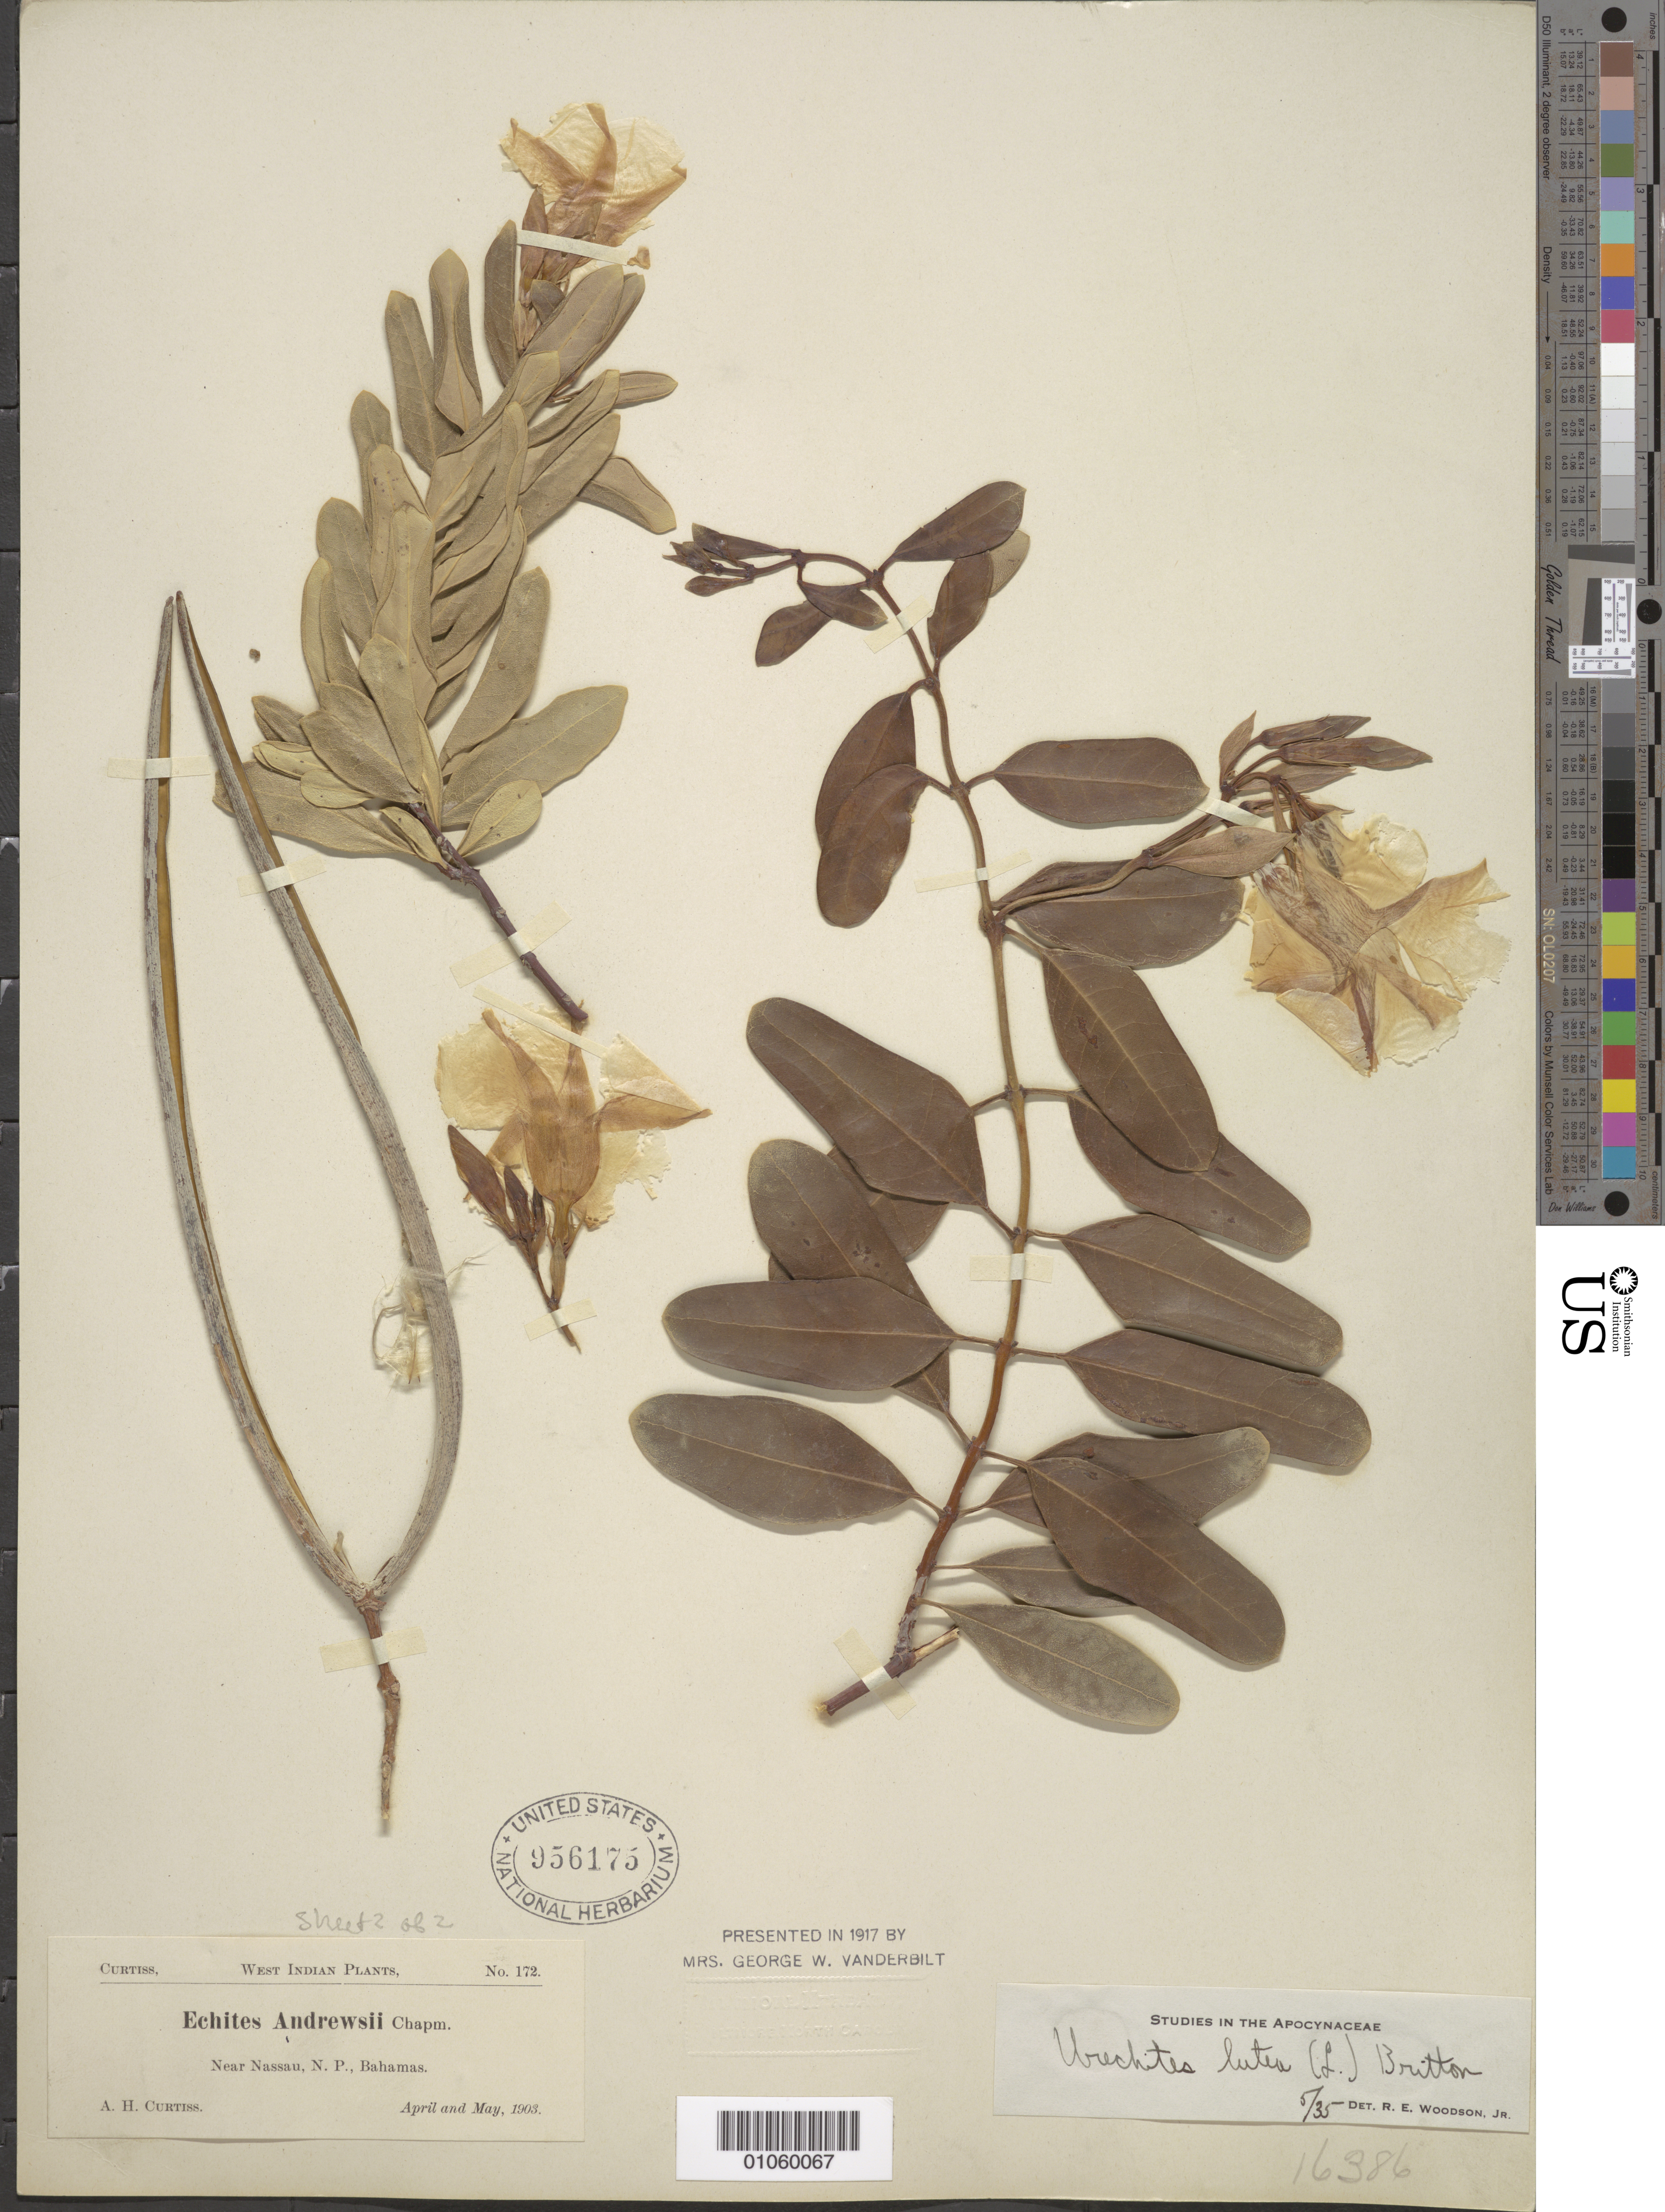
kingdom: Plantae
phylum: Tracheophyta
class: Magnoliopsida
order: Gentianales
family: Apocynaceae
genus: Urechites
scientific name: Urechites lutea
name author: (L.) Britton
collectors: A. H. Curtiss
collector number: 172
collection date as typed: Apr 1903 and -- May 1903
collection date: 1903-04,1903-05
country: Bahamas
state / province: New Providence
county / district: Nassau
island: New Providence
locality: Near Nassau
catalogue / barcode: US 956175